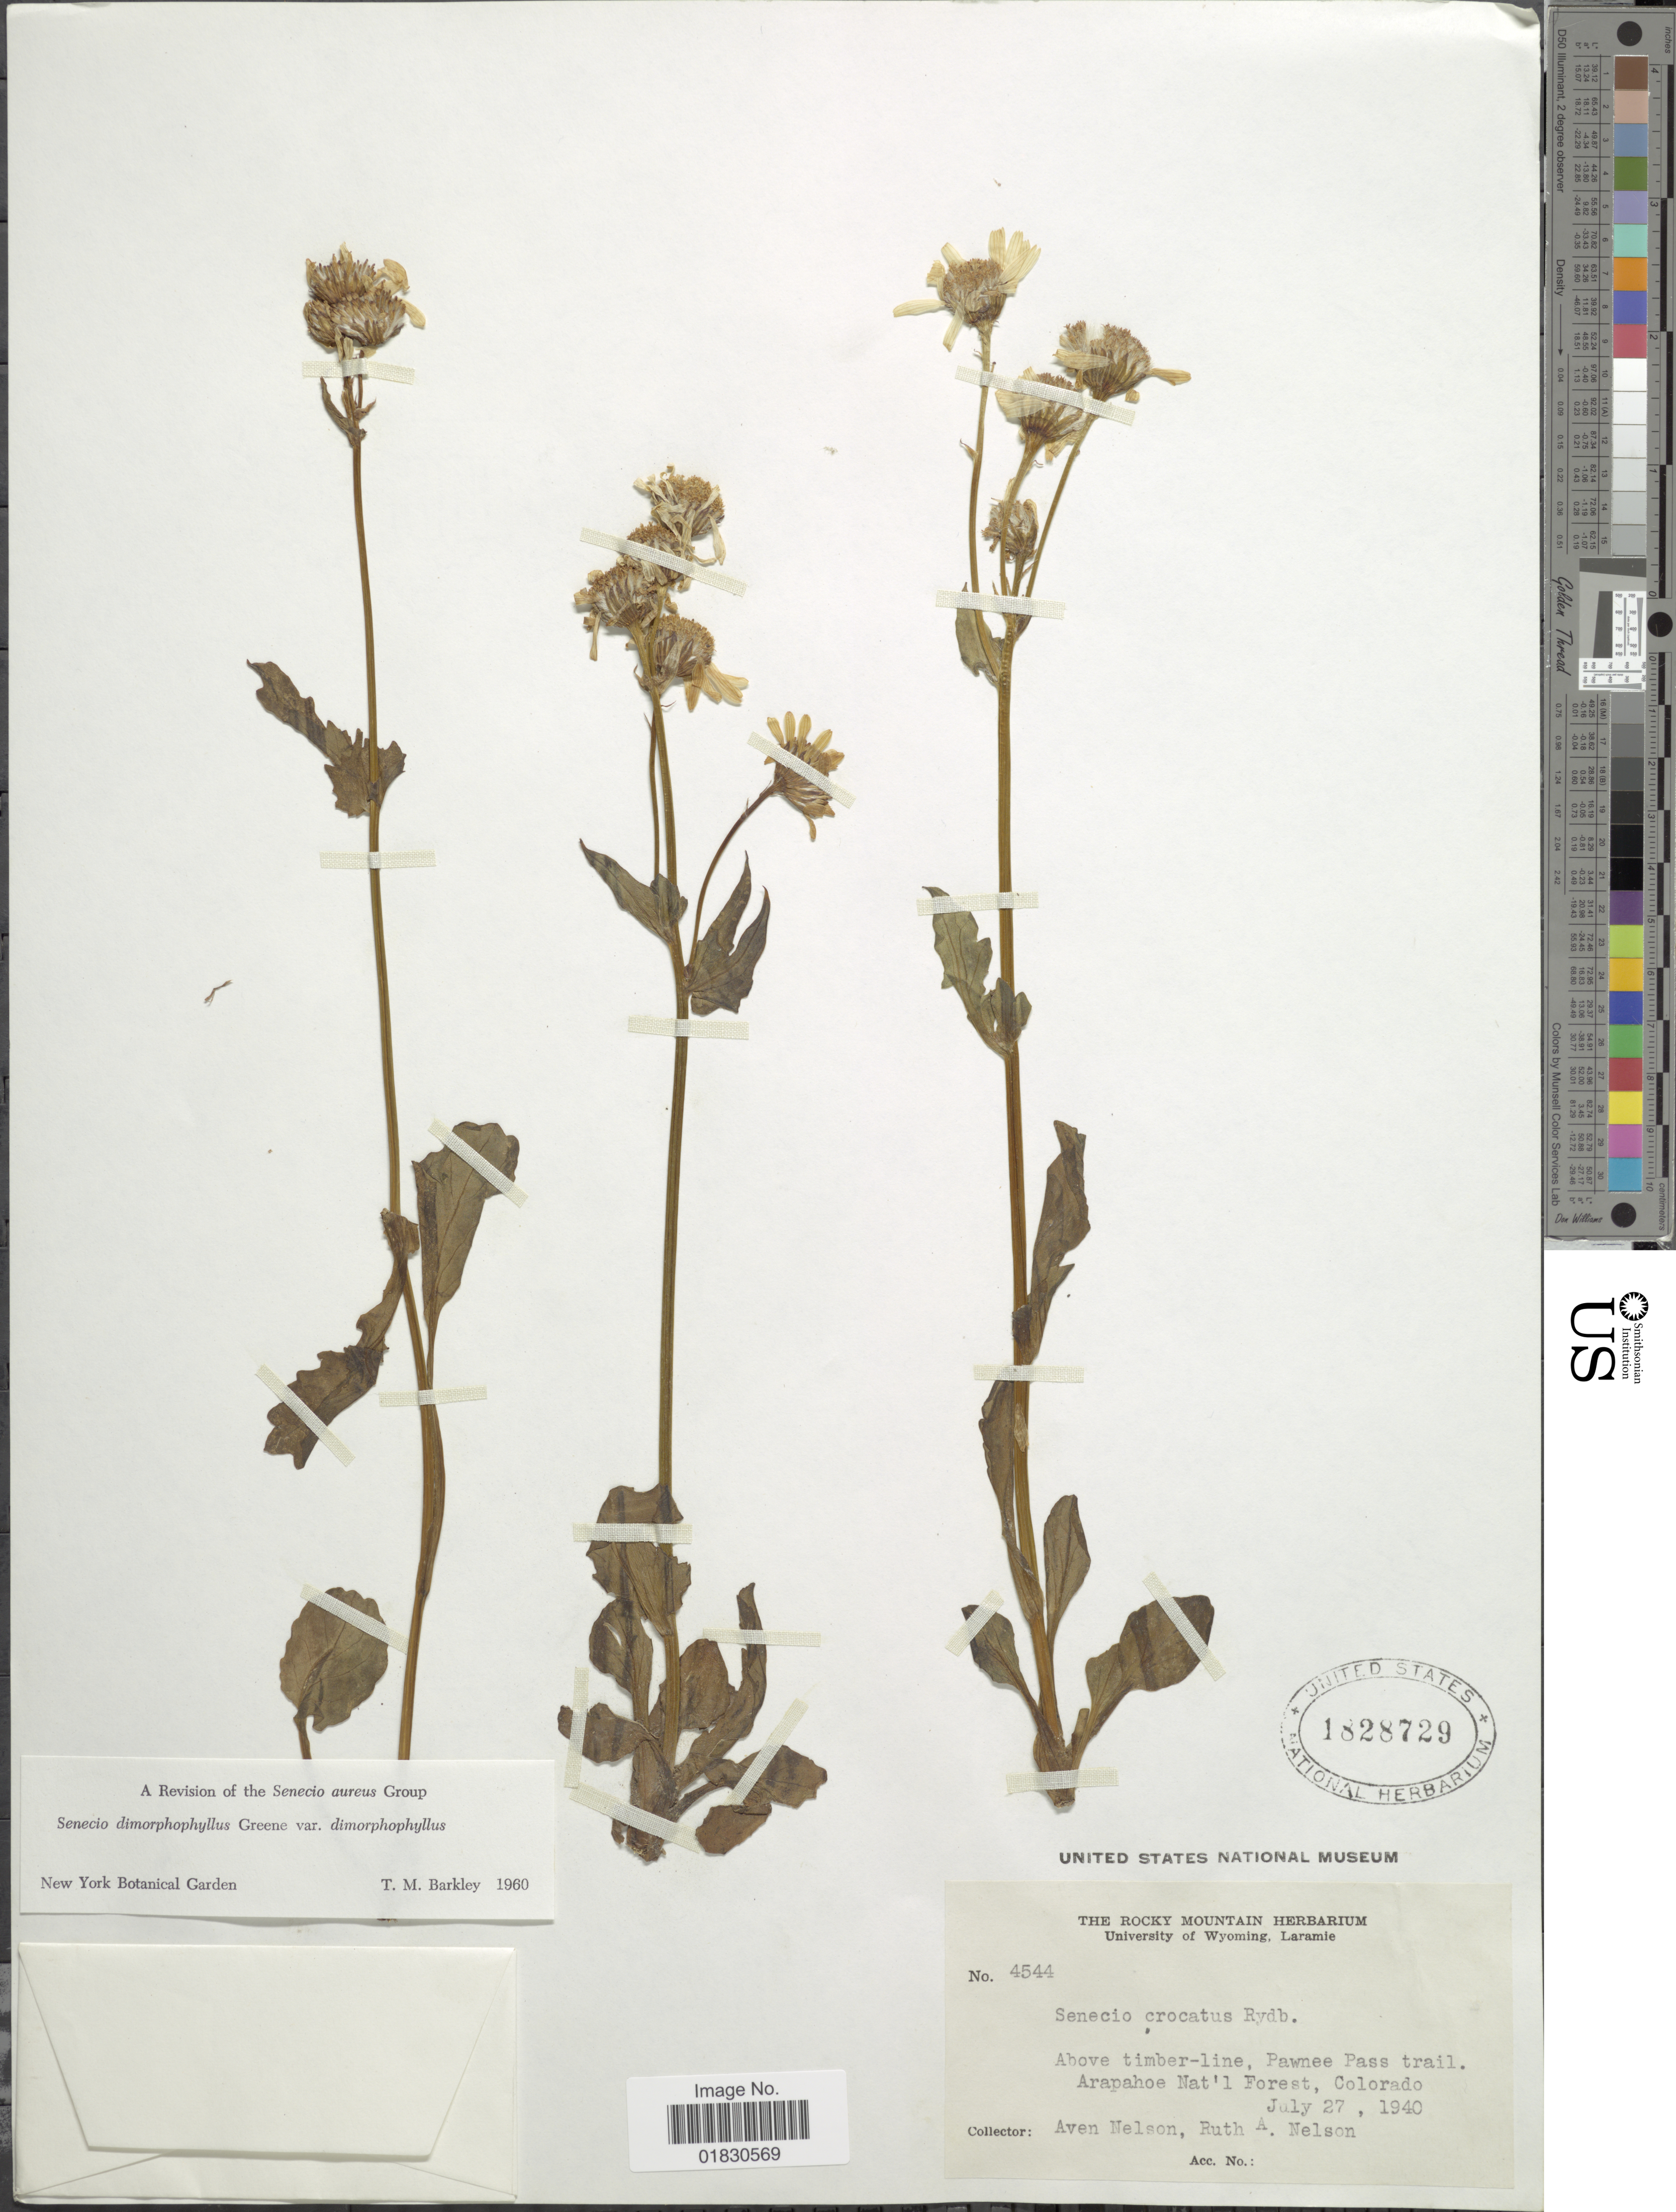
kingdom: Plantae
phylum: Tracheophyta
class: Magnoliopsida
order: Asterales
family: Asteraceae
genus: Packera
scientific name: Packera dimorphophylla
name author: (Greene) W.A. Weber & Á. Löve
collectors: A. Nelson & R. A. Nelson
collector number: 4544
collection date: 1940-08-27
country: United States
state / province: Colorado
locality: Above Timer-line, Pawnee Pass Trail, Arapahoe Nat' l Forest, Colorado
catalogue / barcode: US 1828729